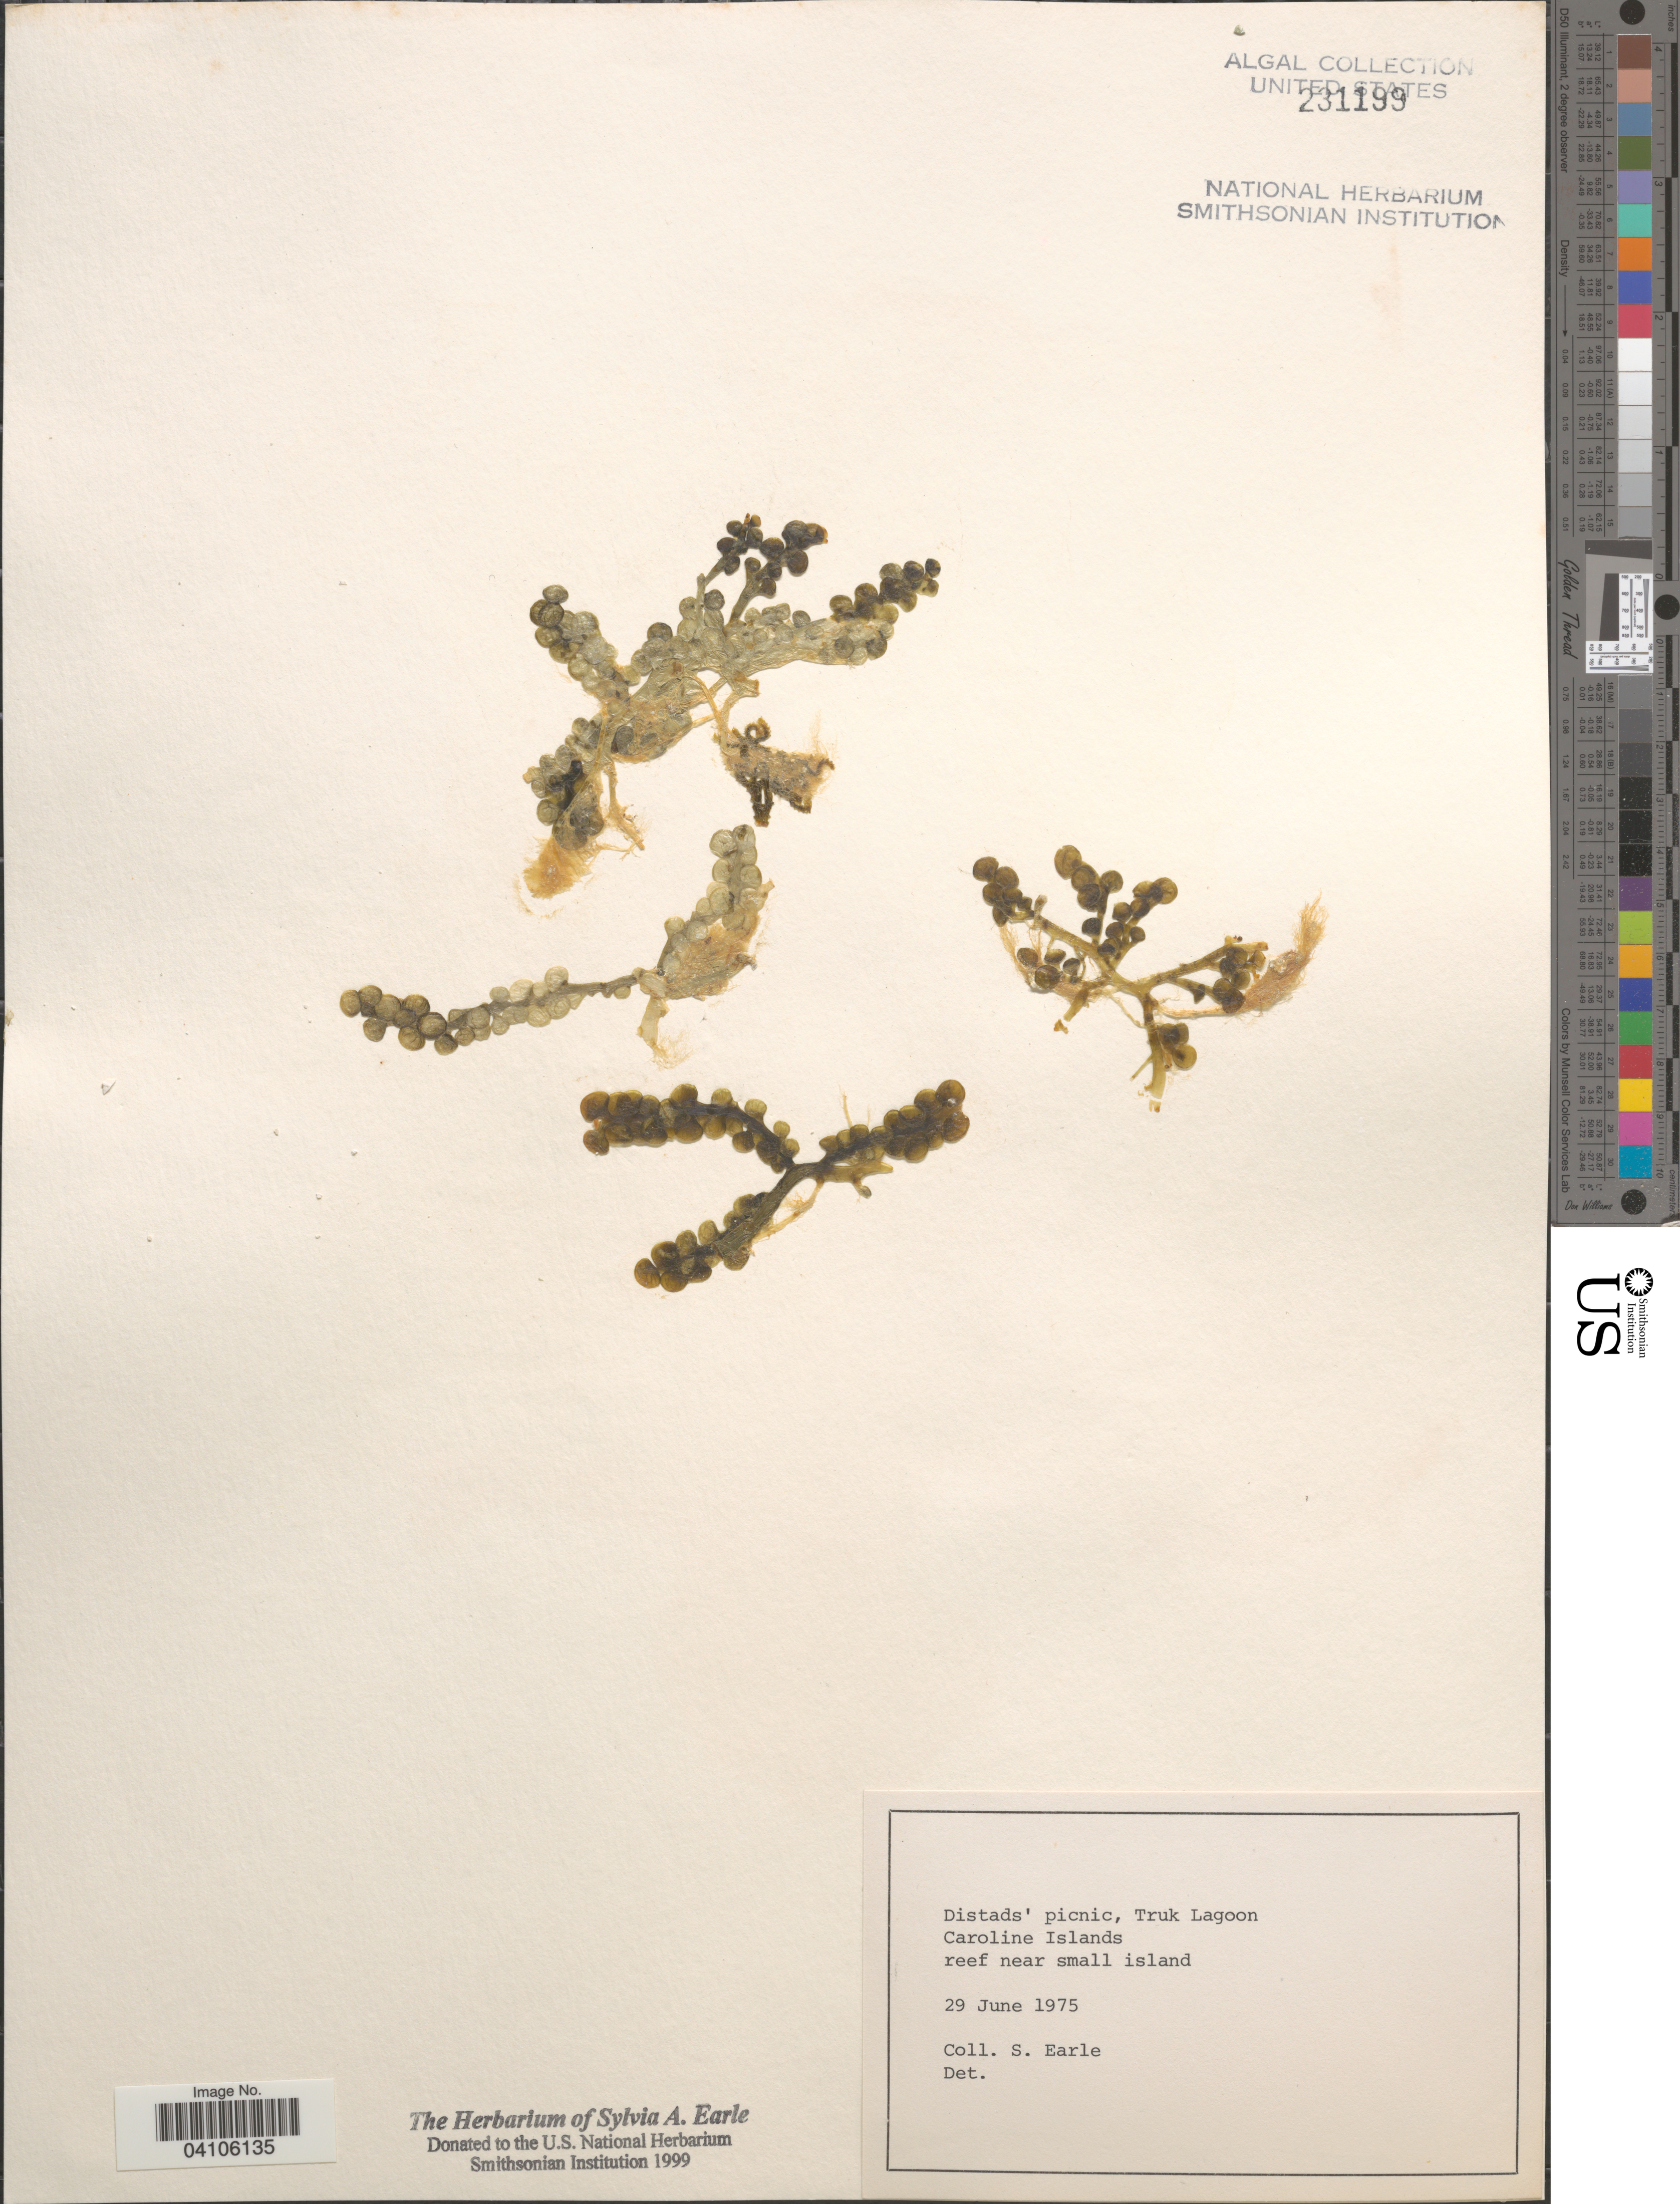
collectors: S. A. Earle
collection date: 1975-06-29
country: Micronesia, Federated States of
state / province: Truk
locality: Distads' pacnic, Truk Lagoon. Caroline Islands. Reef near small island.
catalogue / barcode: US 231199